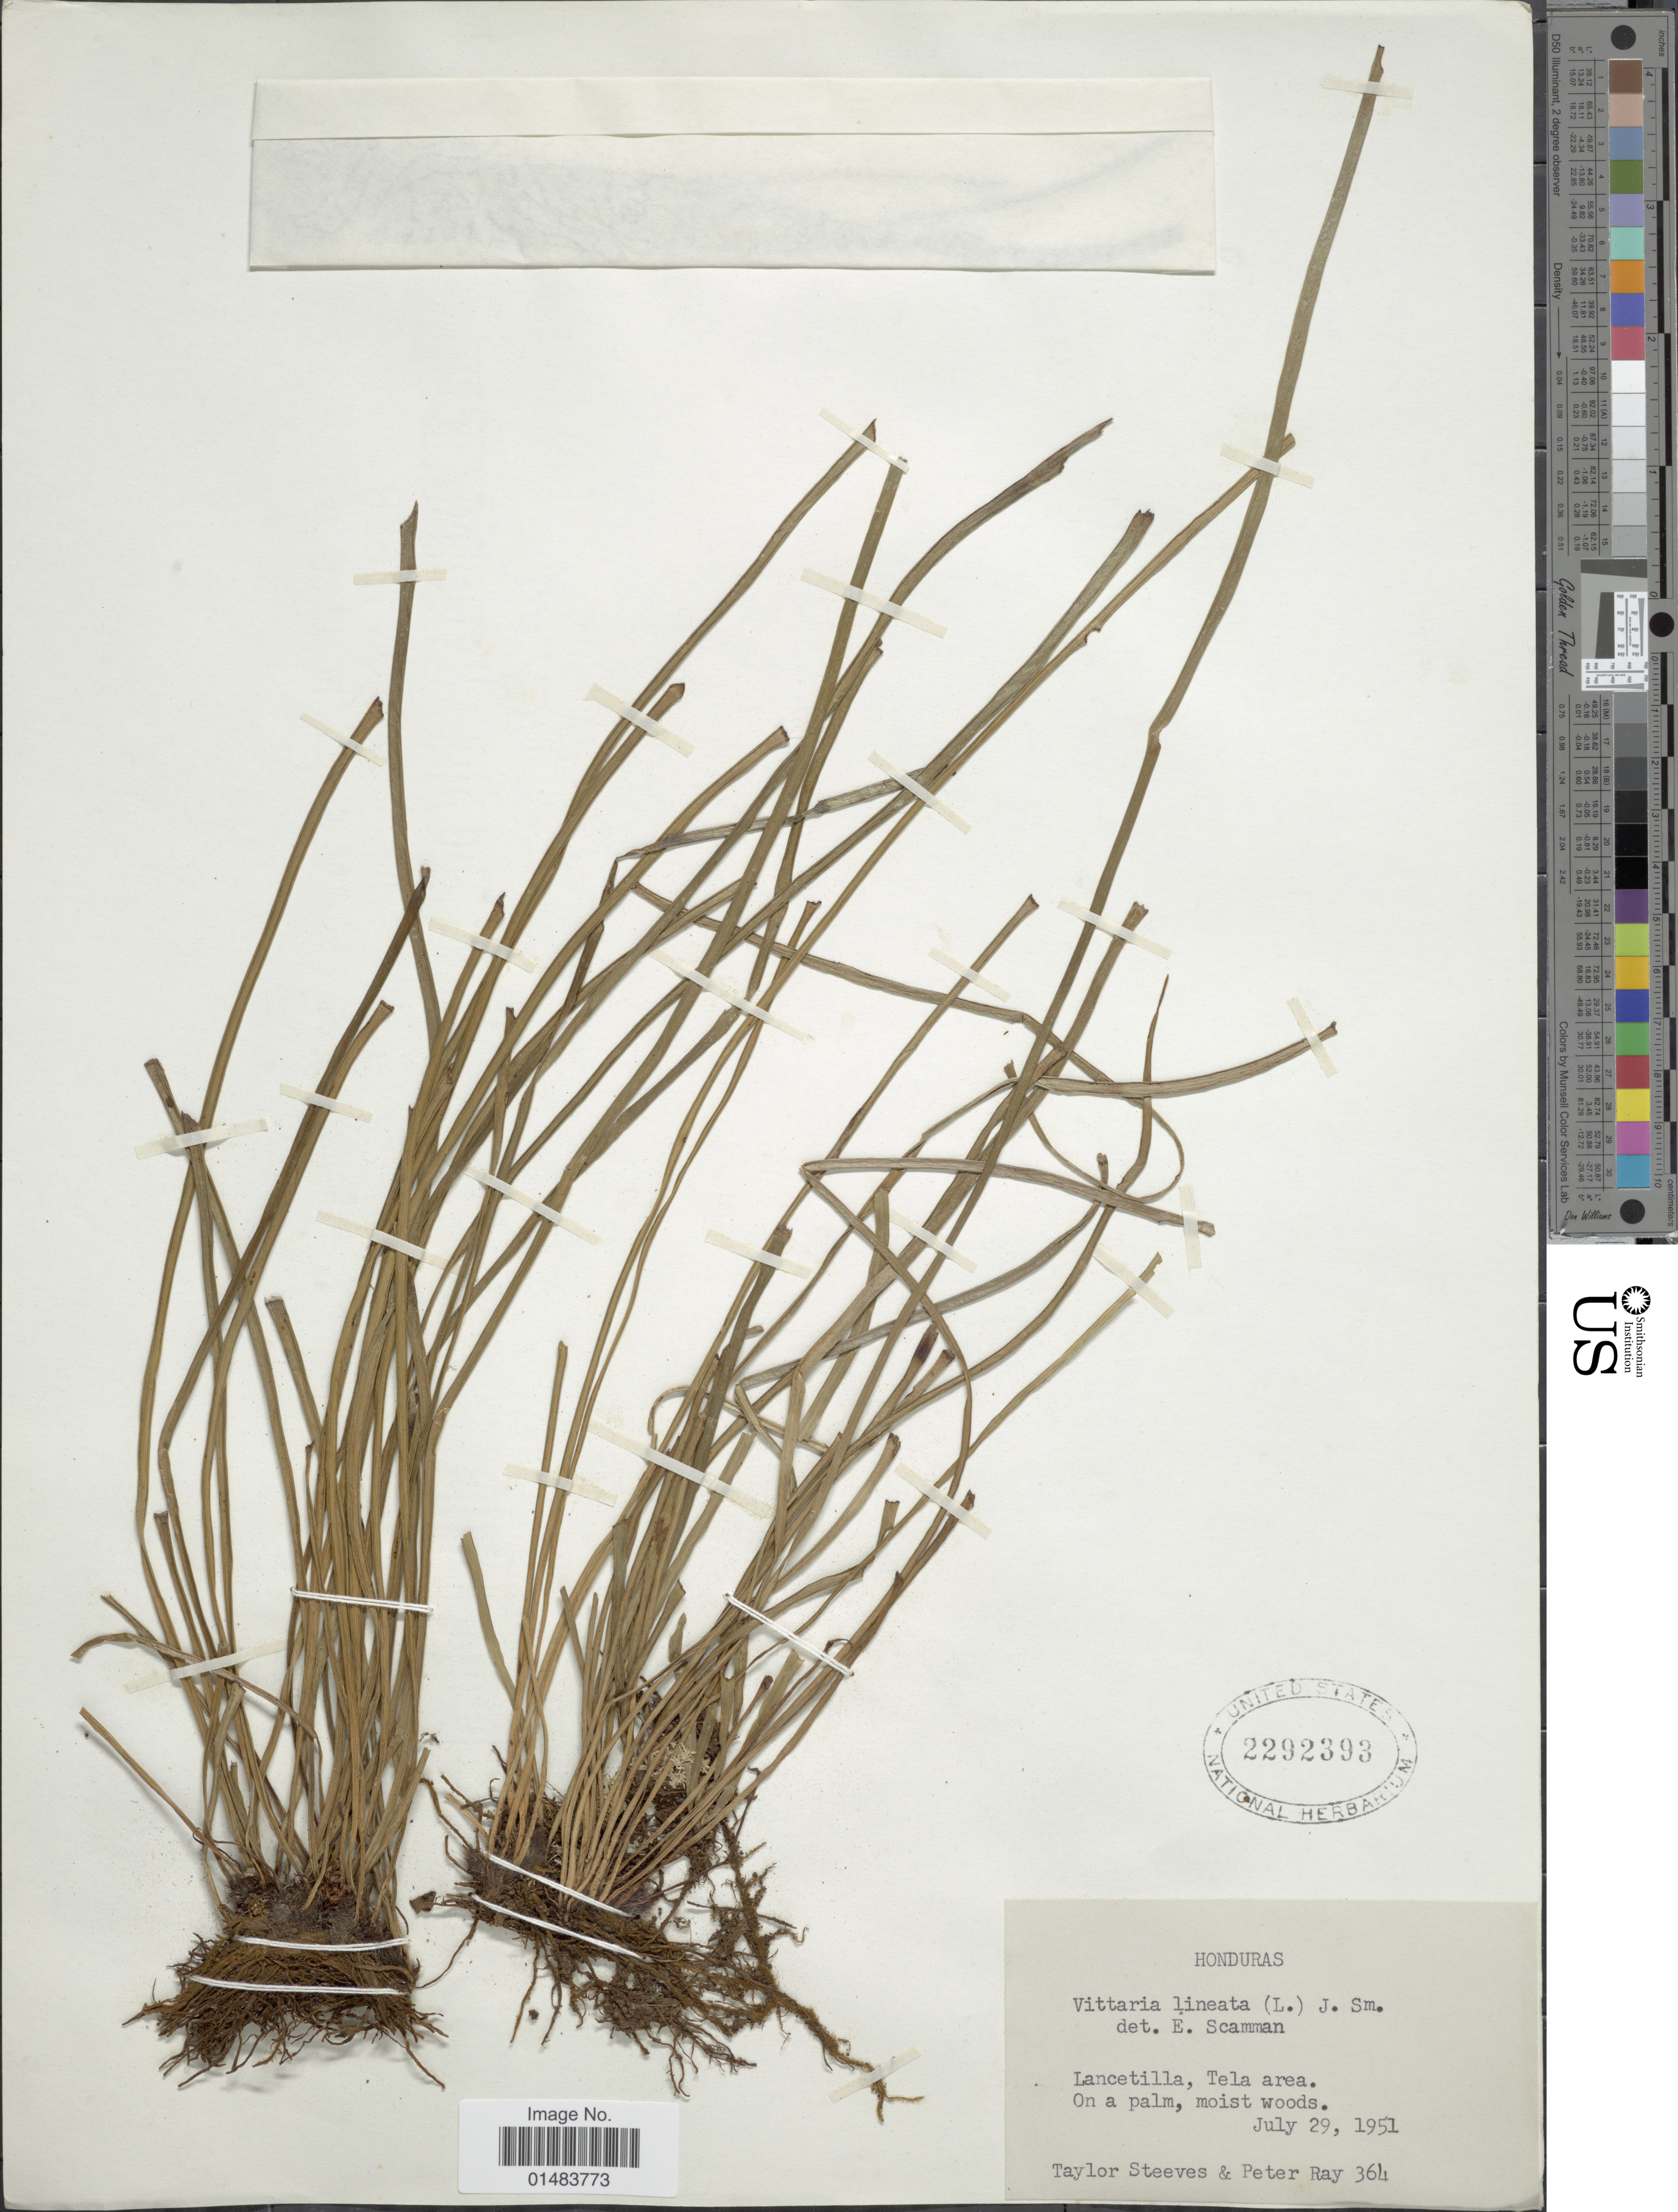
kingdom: Plantae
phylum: Tracheophyta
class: Polypodiopsida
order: Polypodiales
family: Pteridaceae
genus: Vittaria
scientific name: Vittaria lineata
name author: (L.) Sm.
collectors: T. Steeves & P. Ray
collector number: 364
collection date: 1951-07-29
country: Honduras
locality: Lancetilla, Tela area, on a palm, moist woods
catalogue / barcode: US 2292393